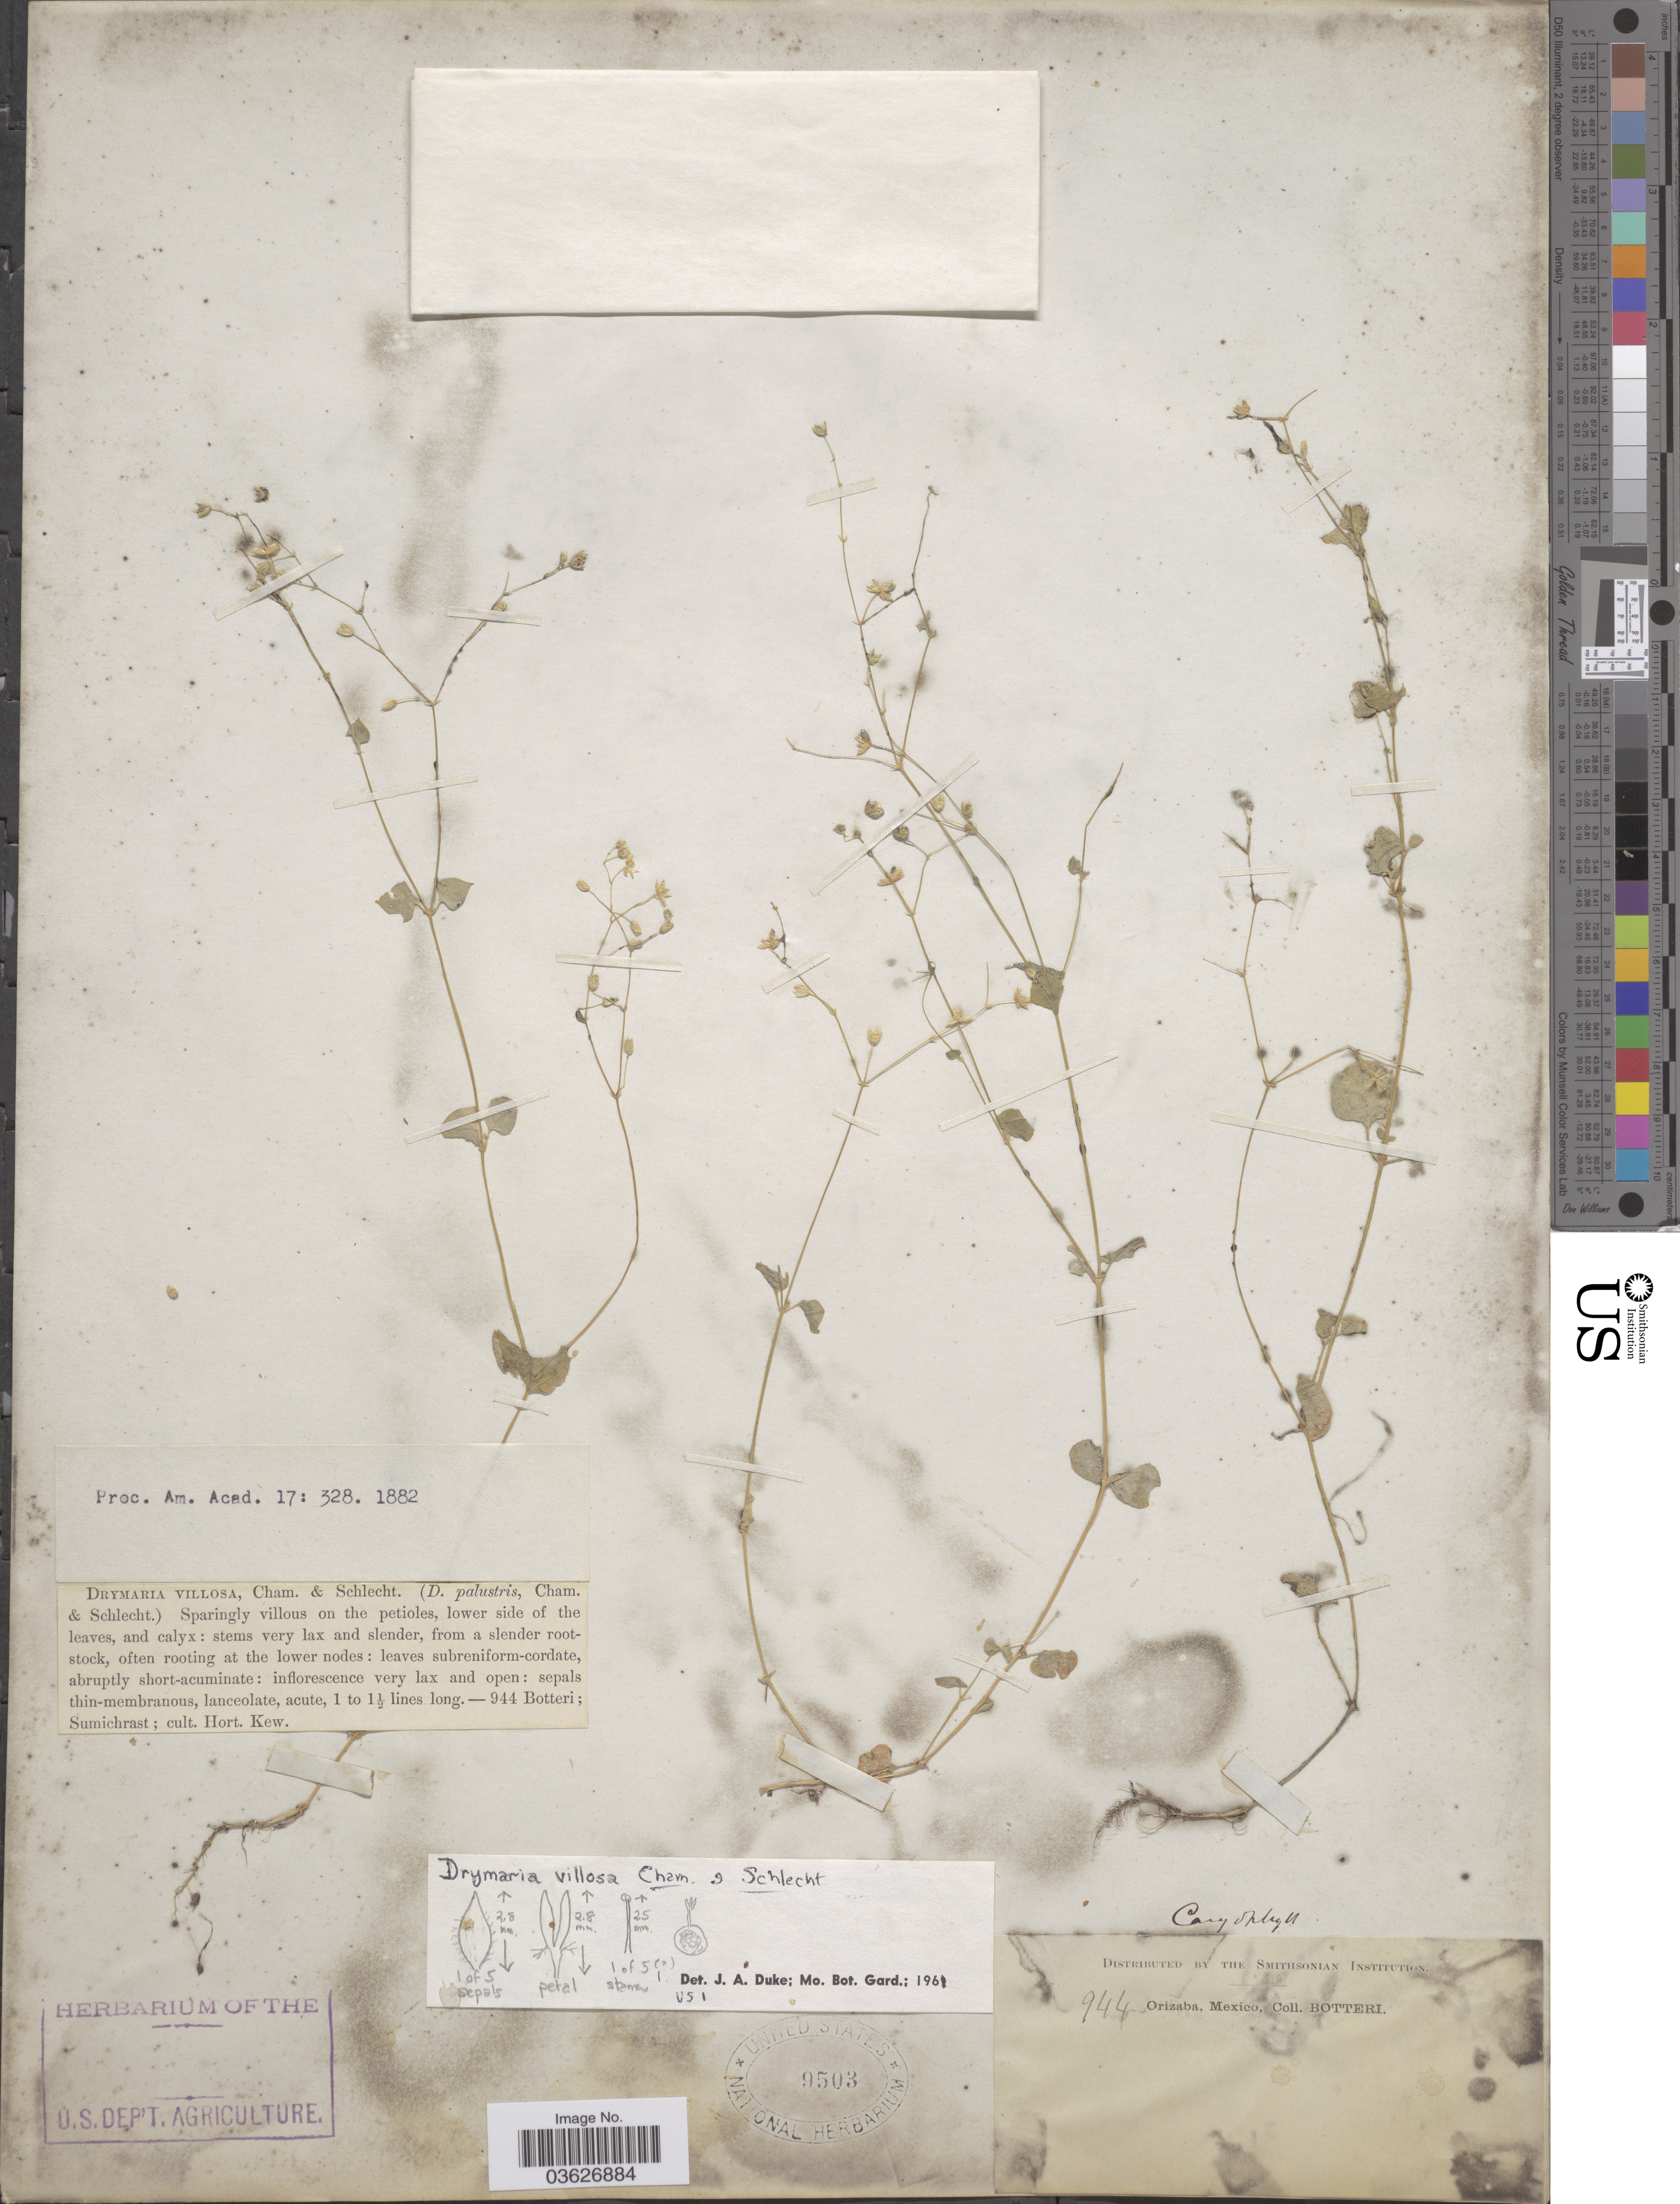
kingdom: Plantae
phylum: Tracheophyta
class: Magnoliopsida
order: Caryophyllales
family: Caryophyllaceae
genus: Drymaria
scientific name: Drymaria villosa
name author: Cham. & Schltdl.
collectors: -. Botteri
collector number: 944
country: Mexico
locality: Orizaba. Hort Kew. Sumichrast [unsure placement].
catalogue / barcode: US 9503